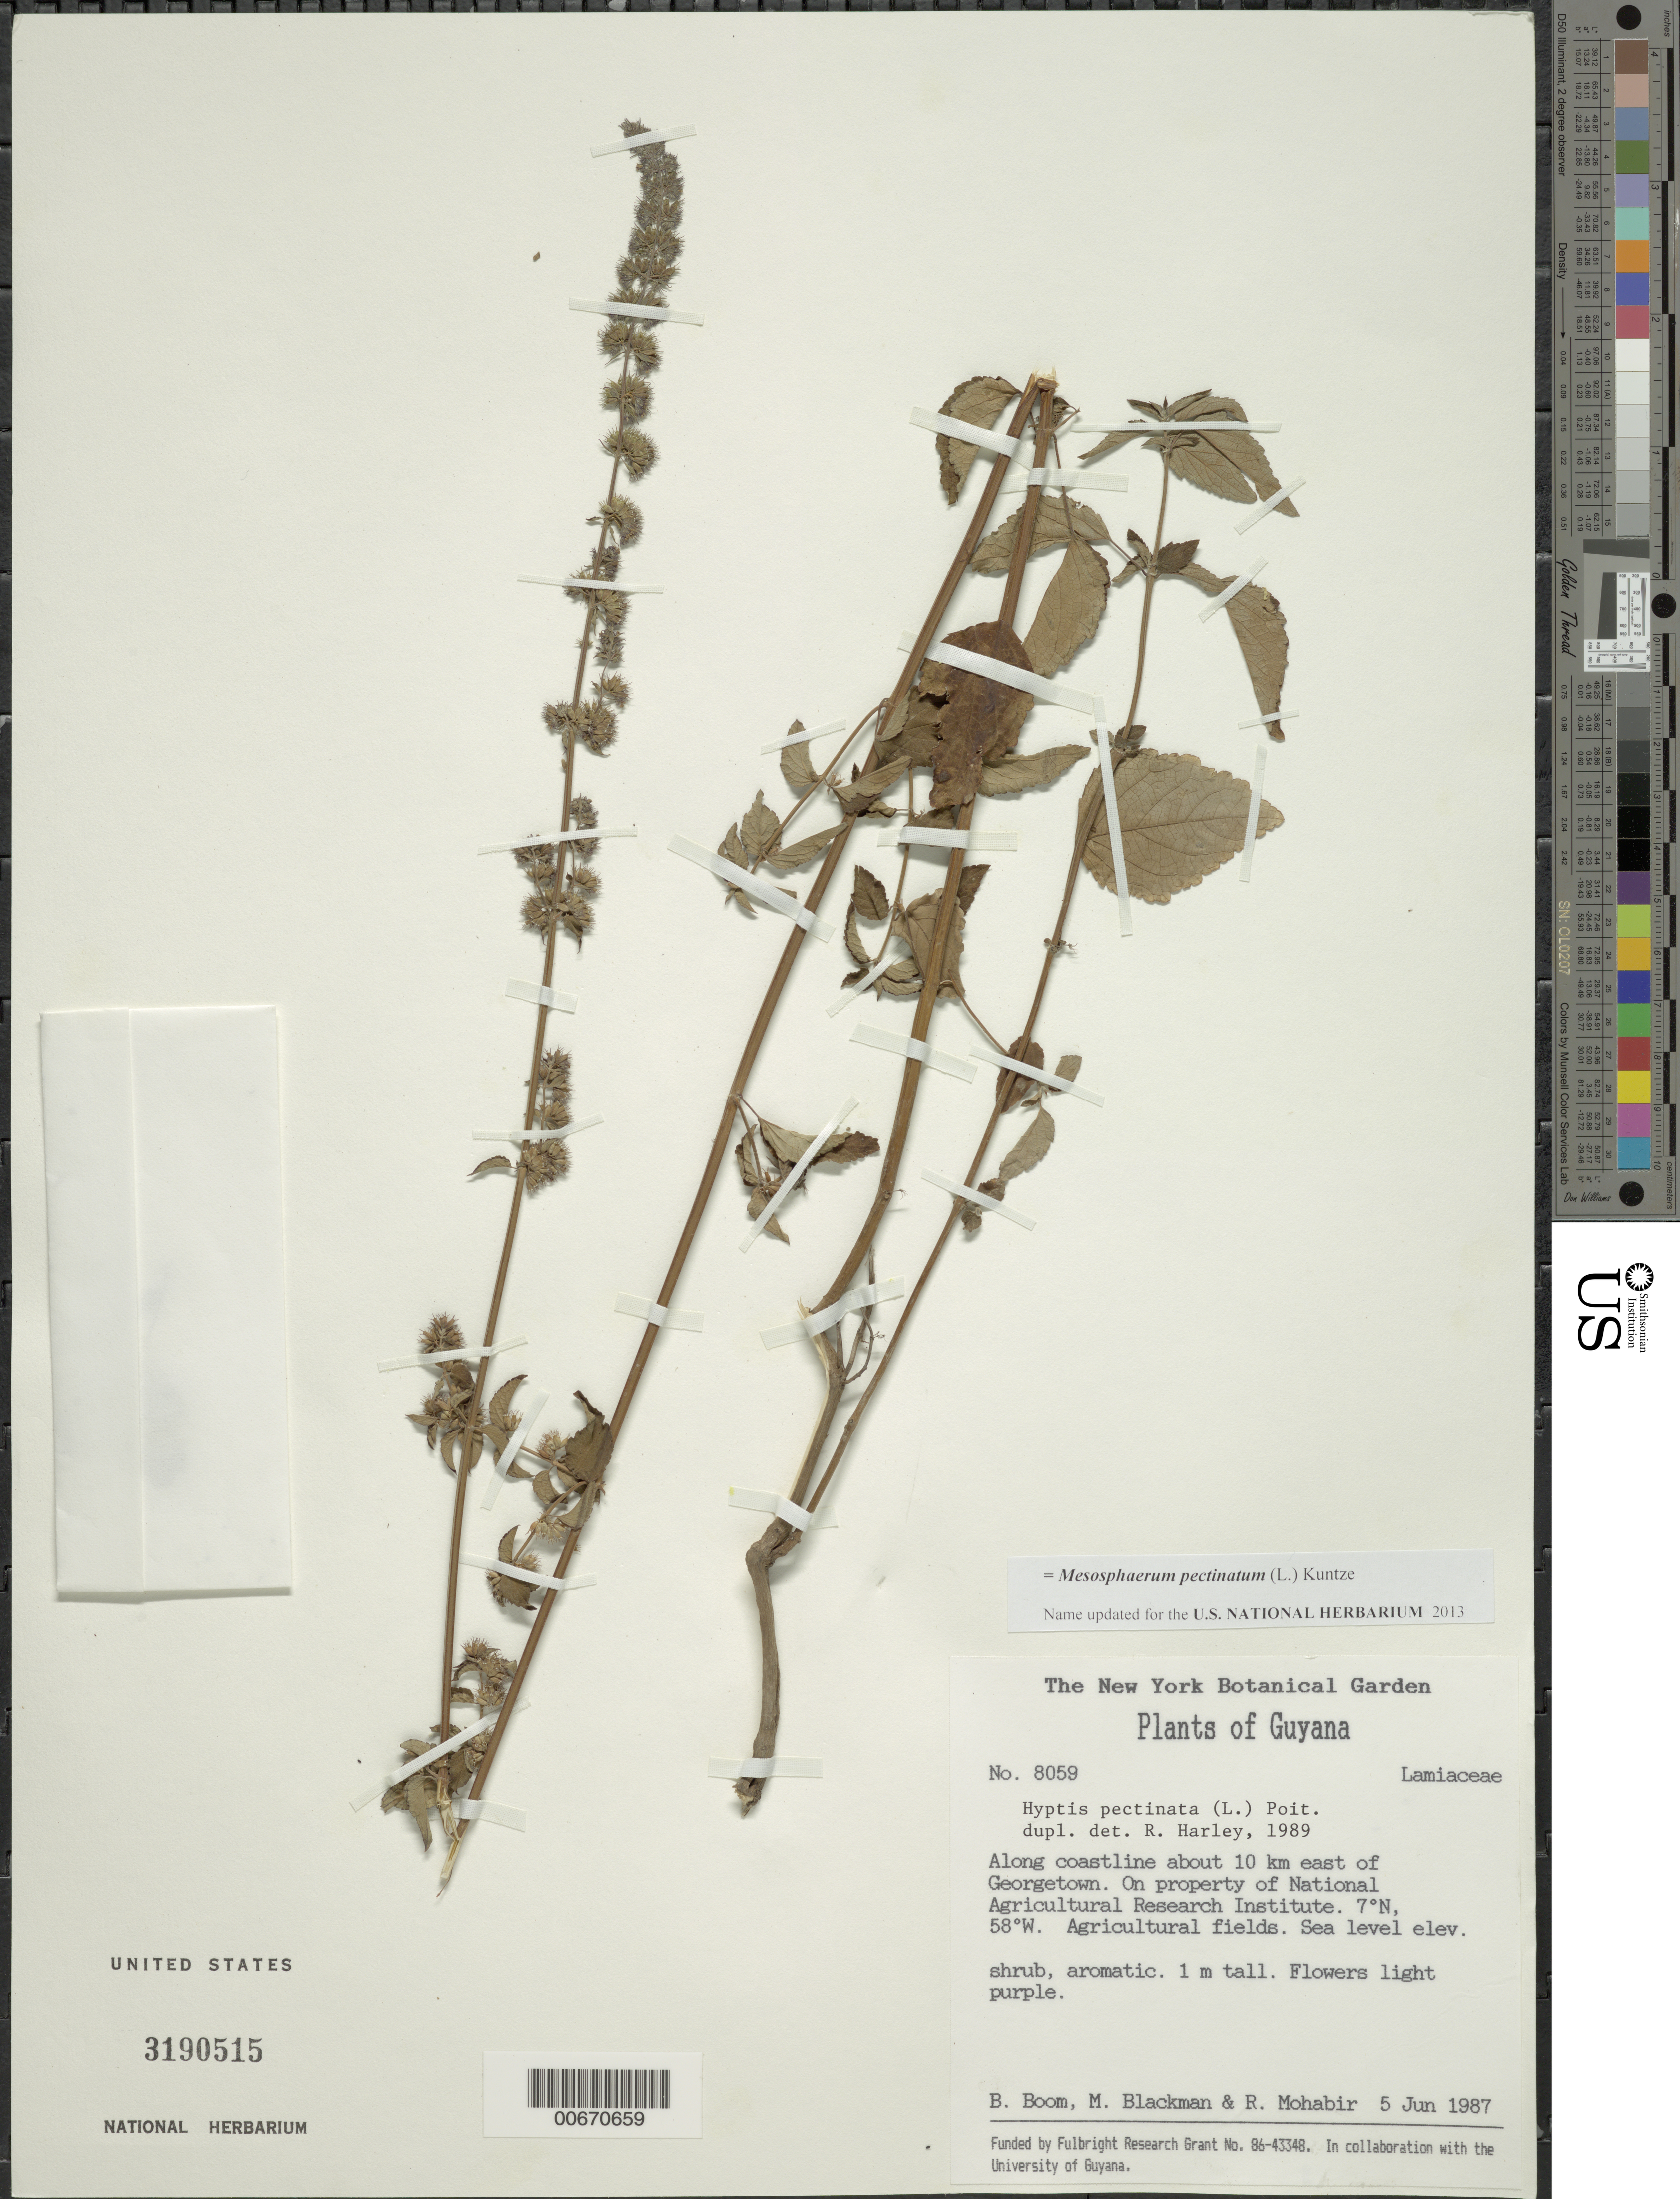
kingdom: Plantae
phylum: Tracheophyta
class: Magnoliopsida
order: Lamiales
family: Lamiaceae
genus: Hyptis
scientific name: Hyptis pectinata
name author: (L.) Poit.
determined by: Harley, R. M.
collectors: B. M. Boom, M. Blackman & R. Mohabir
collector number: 8059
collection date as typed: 5-Jun-87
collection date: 1987-06-05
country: Guyana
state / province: Demerara-Mahaica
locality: Georgetown, coastline 10 km E of, on property of Nat. Agr. Research Inst.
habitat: Agricultural fields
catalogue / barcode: US 3190515